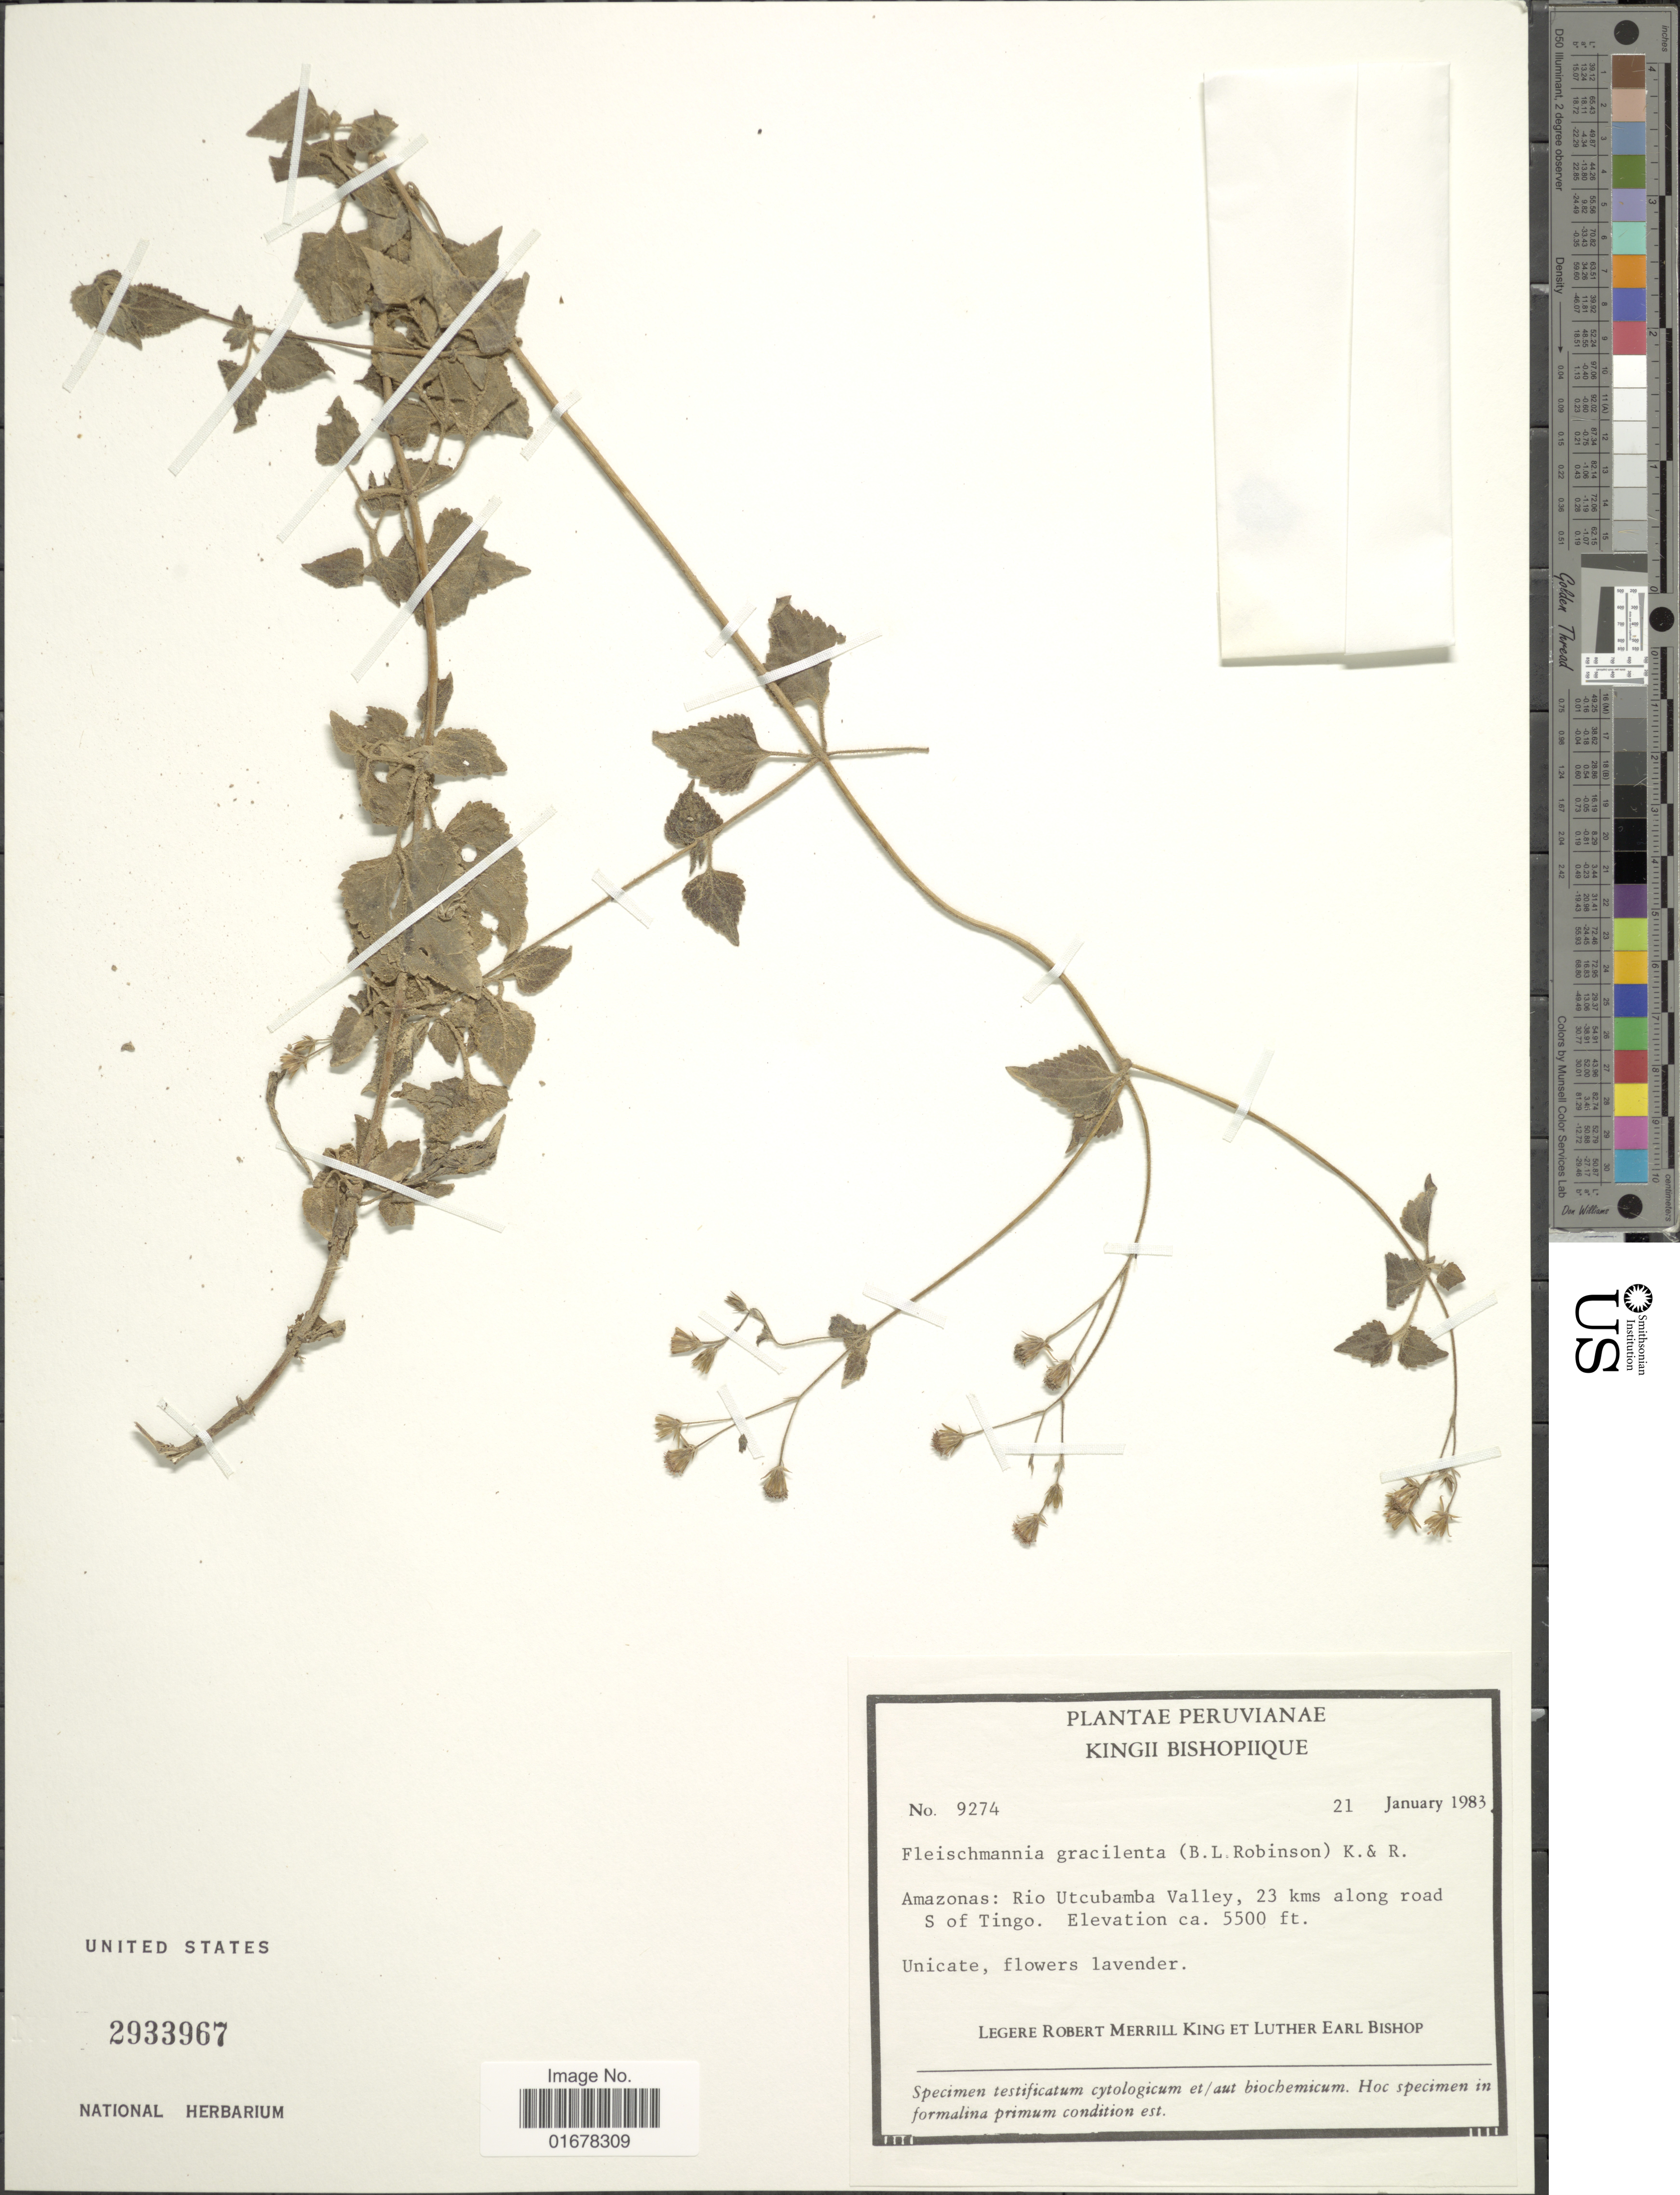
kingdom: Plantae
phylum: Tracheophyta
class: Magnoliopsida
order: Asterales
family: Asteraceae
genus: Ageratina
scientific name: Ageratina gracilenta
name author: (B.L. Rob.) R.M. King & H. Rob.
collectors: R. M. King & L. E. Bishop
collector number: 9274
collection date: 1983-01-21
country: Peru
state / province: Amazonas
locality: Amazonas: Rio Utcubamba Valley, 23 kms along road S of Tingo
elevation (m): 1676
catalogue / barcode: US 2933967